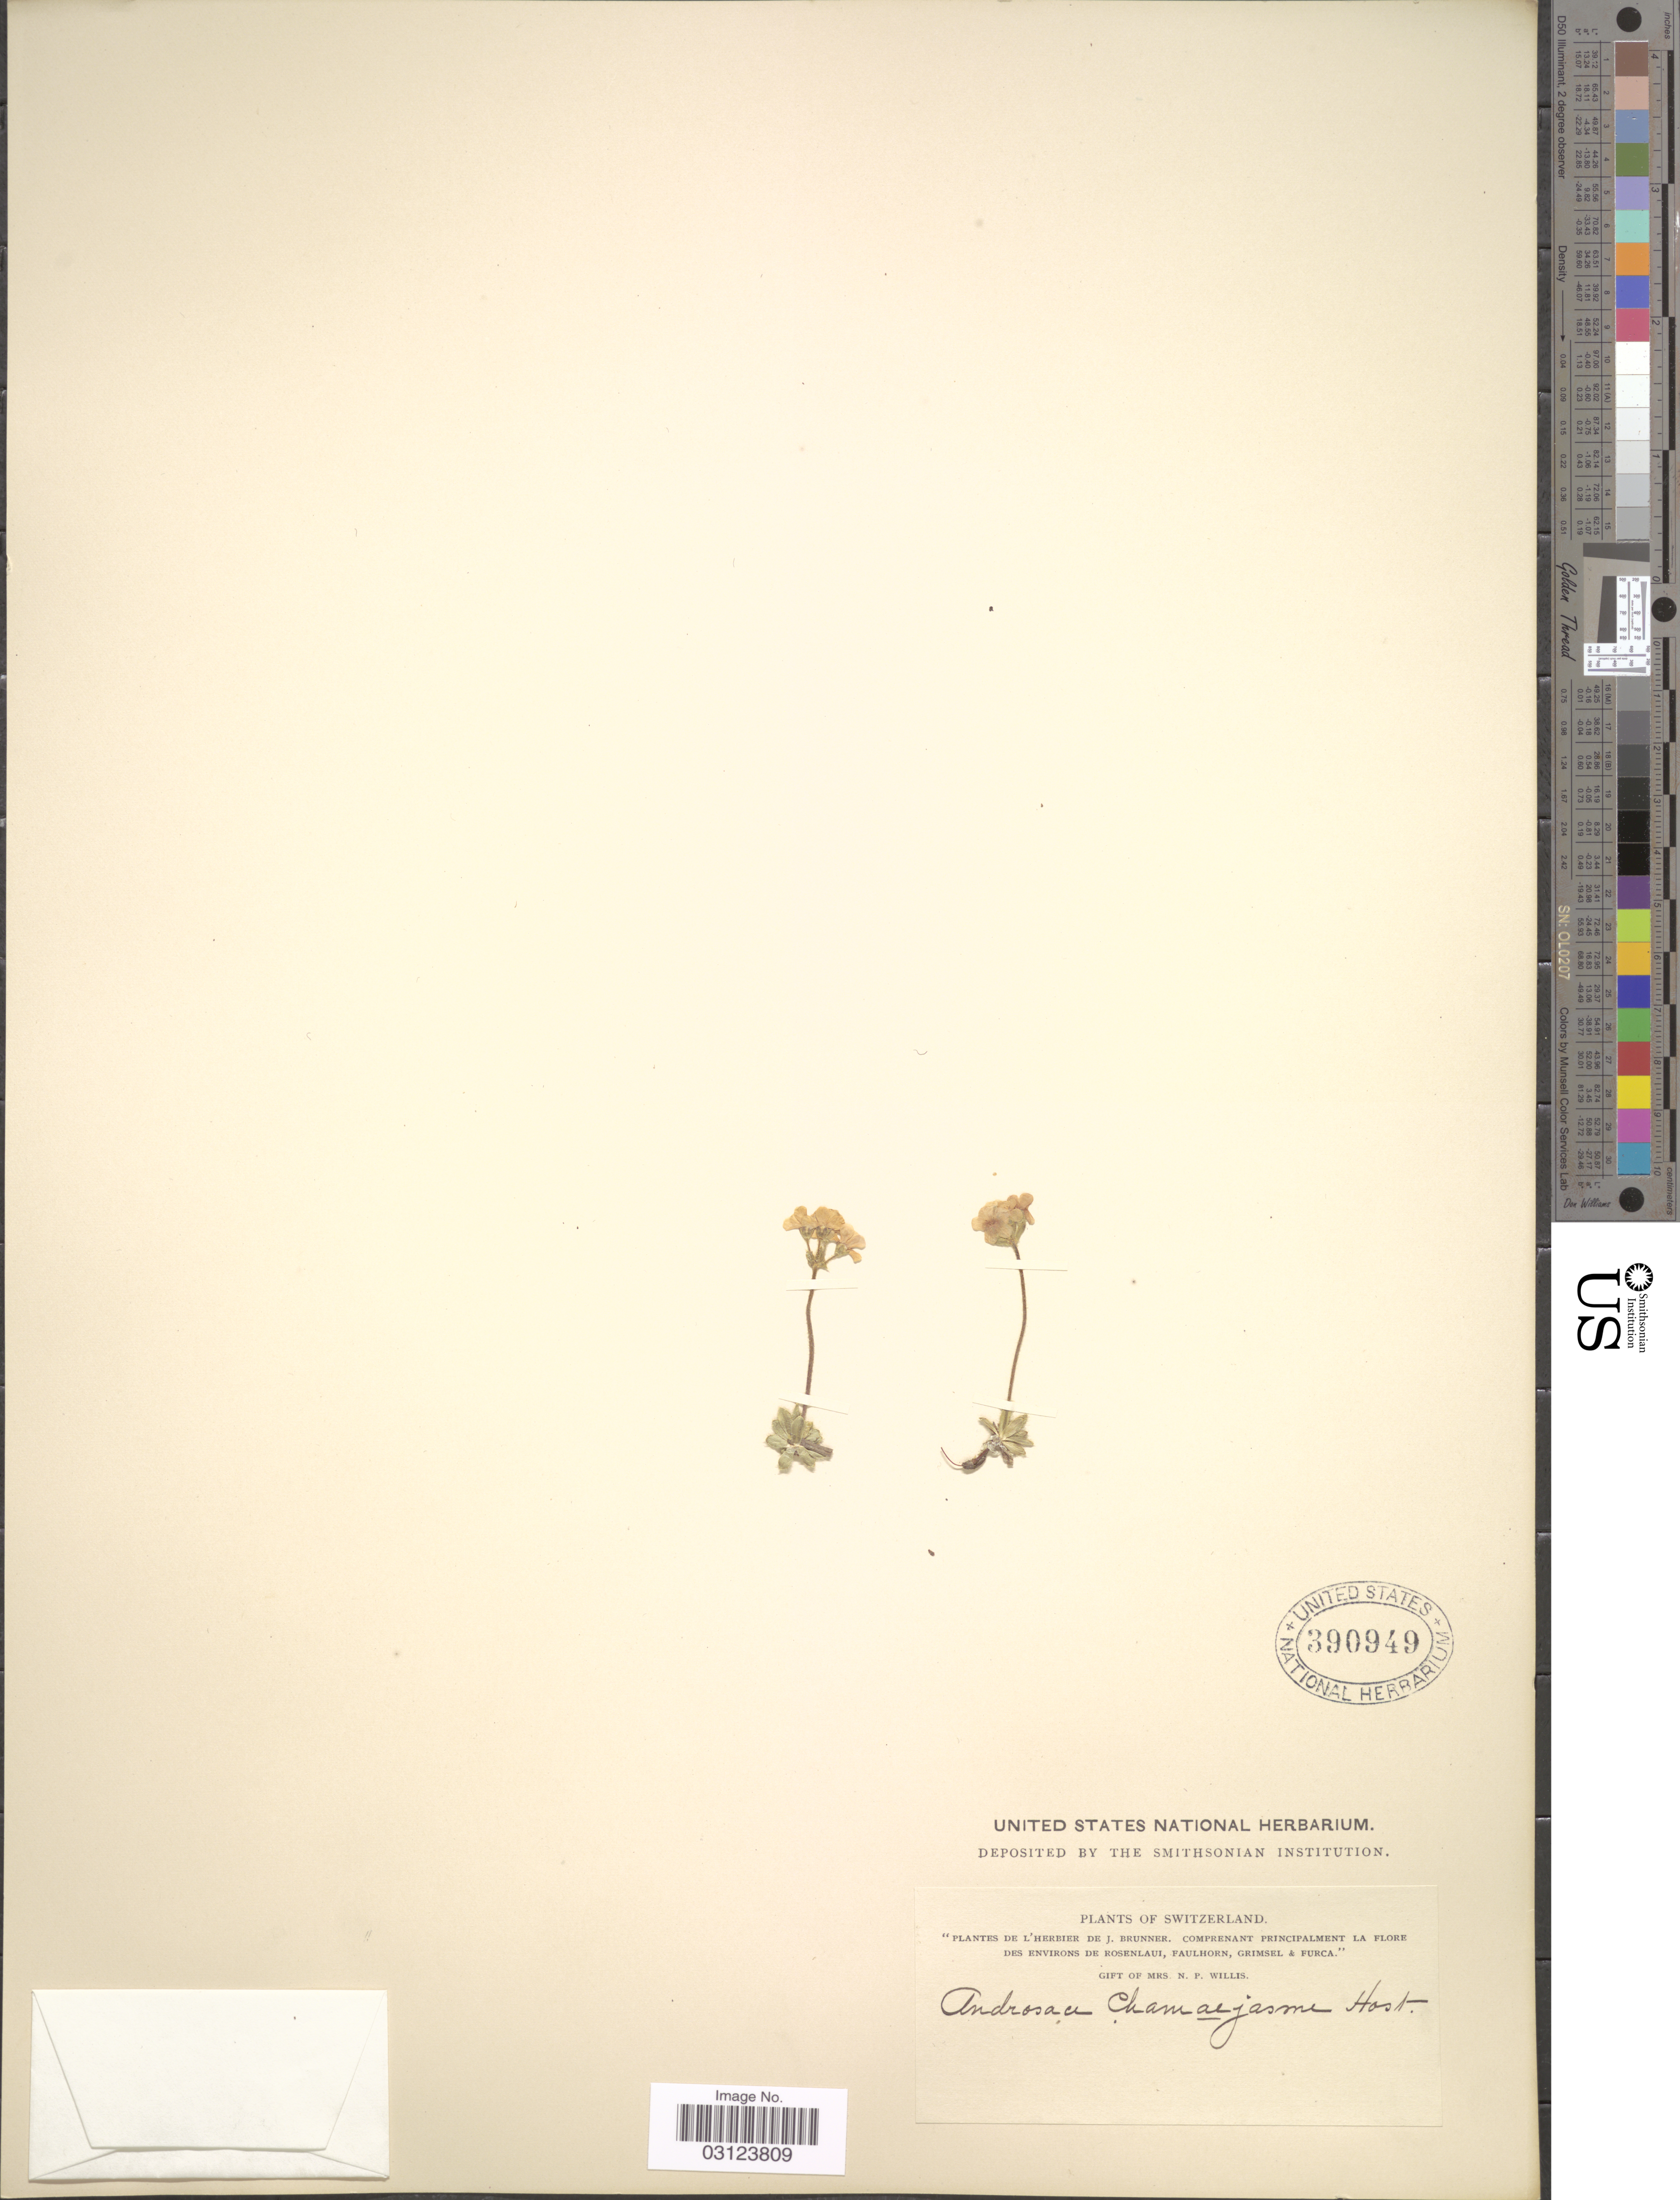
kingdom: Plantae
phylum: Tracheophyta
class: Magnoliopsida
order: Ericales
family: Primulaceae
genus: Androsace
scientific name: Androsace chamaejasme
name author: Wulfen ex Host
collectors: ex herb. J. Brunner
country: Switzerland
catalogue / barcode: US 390949